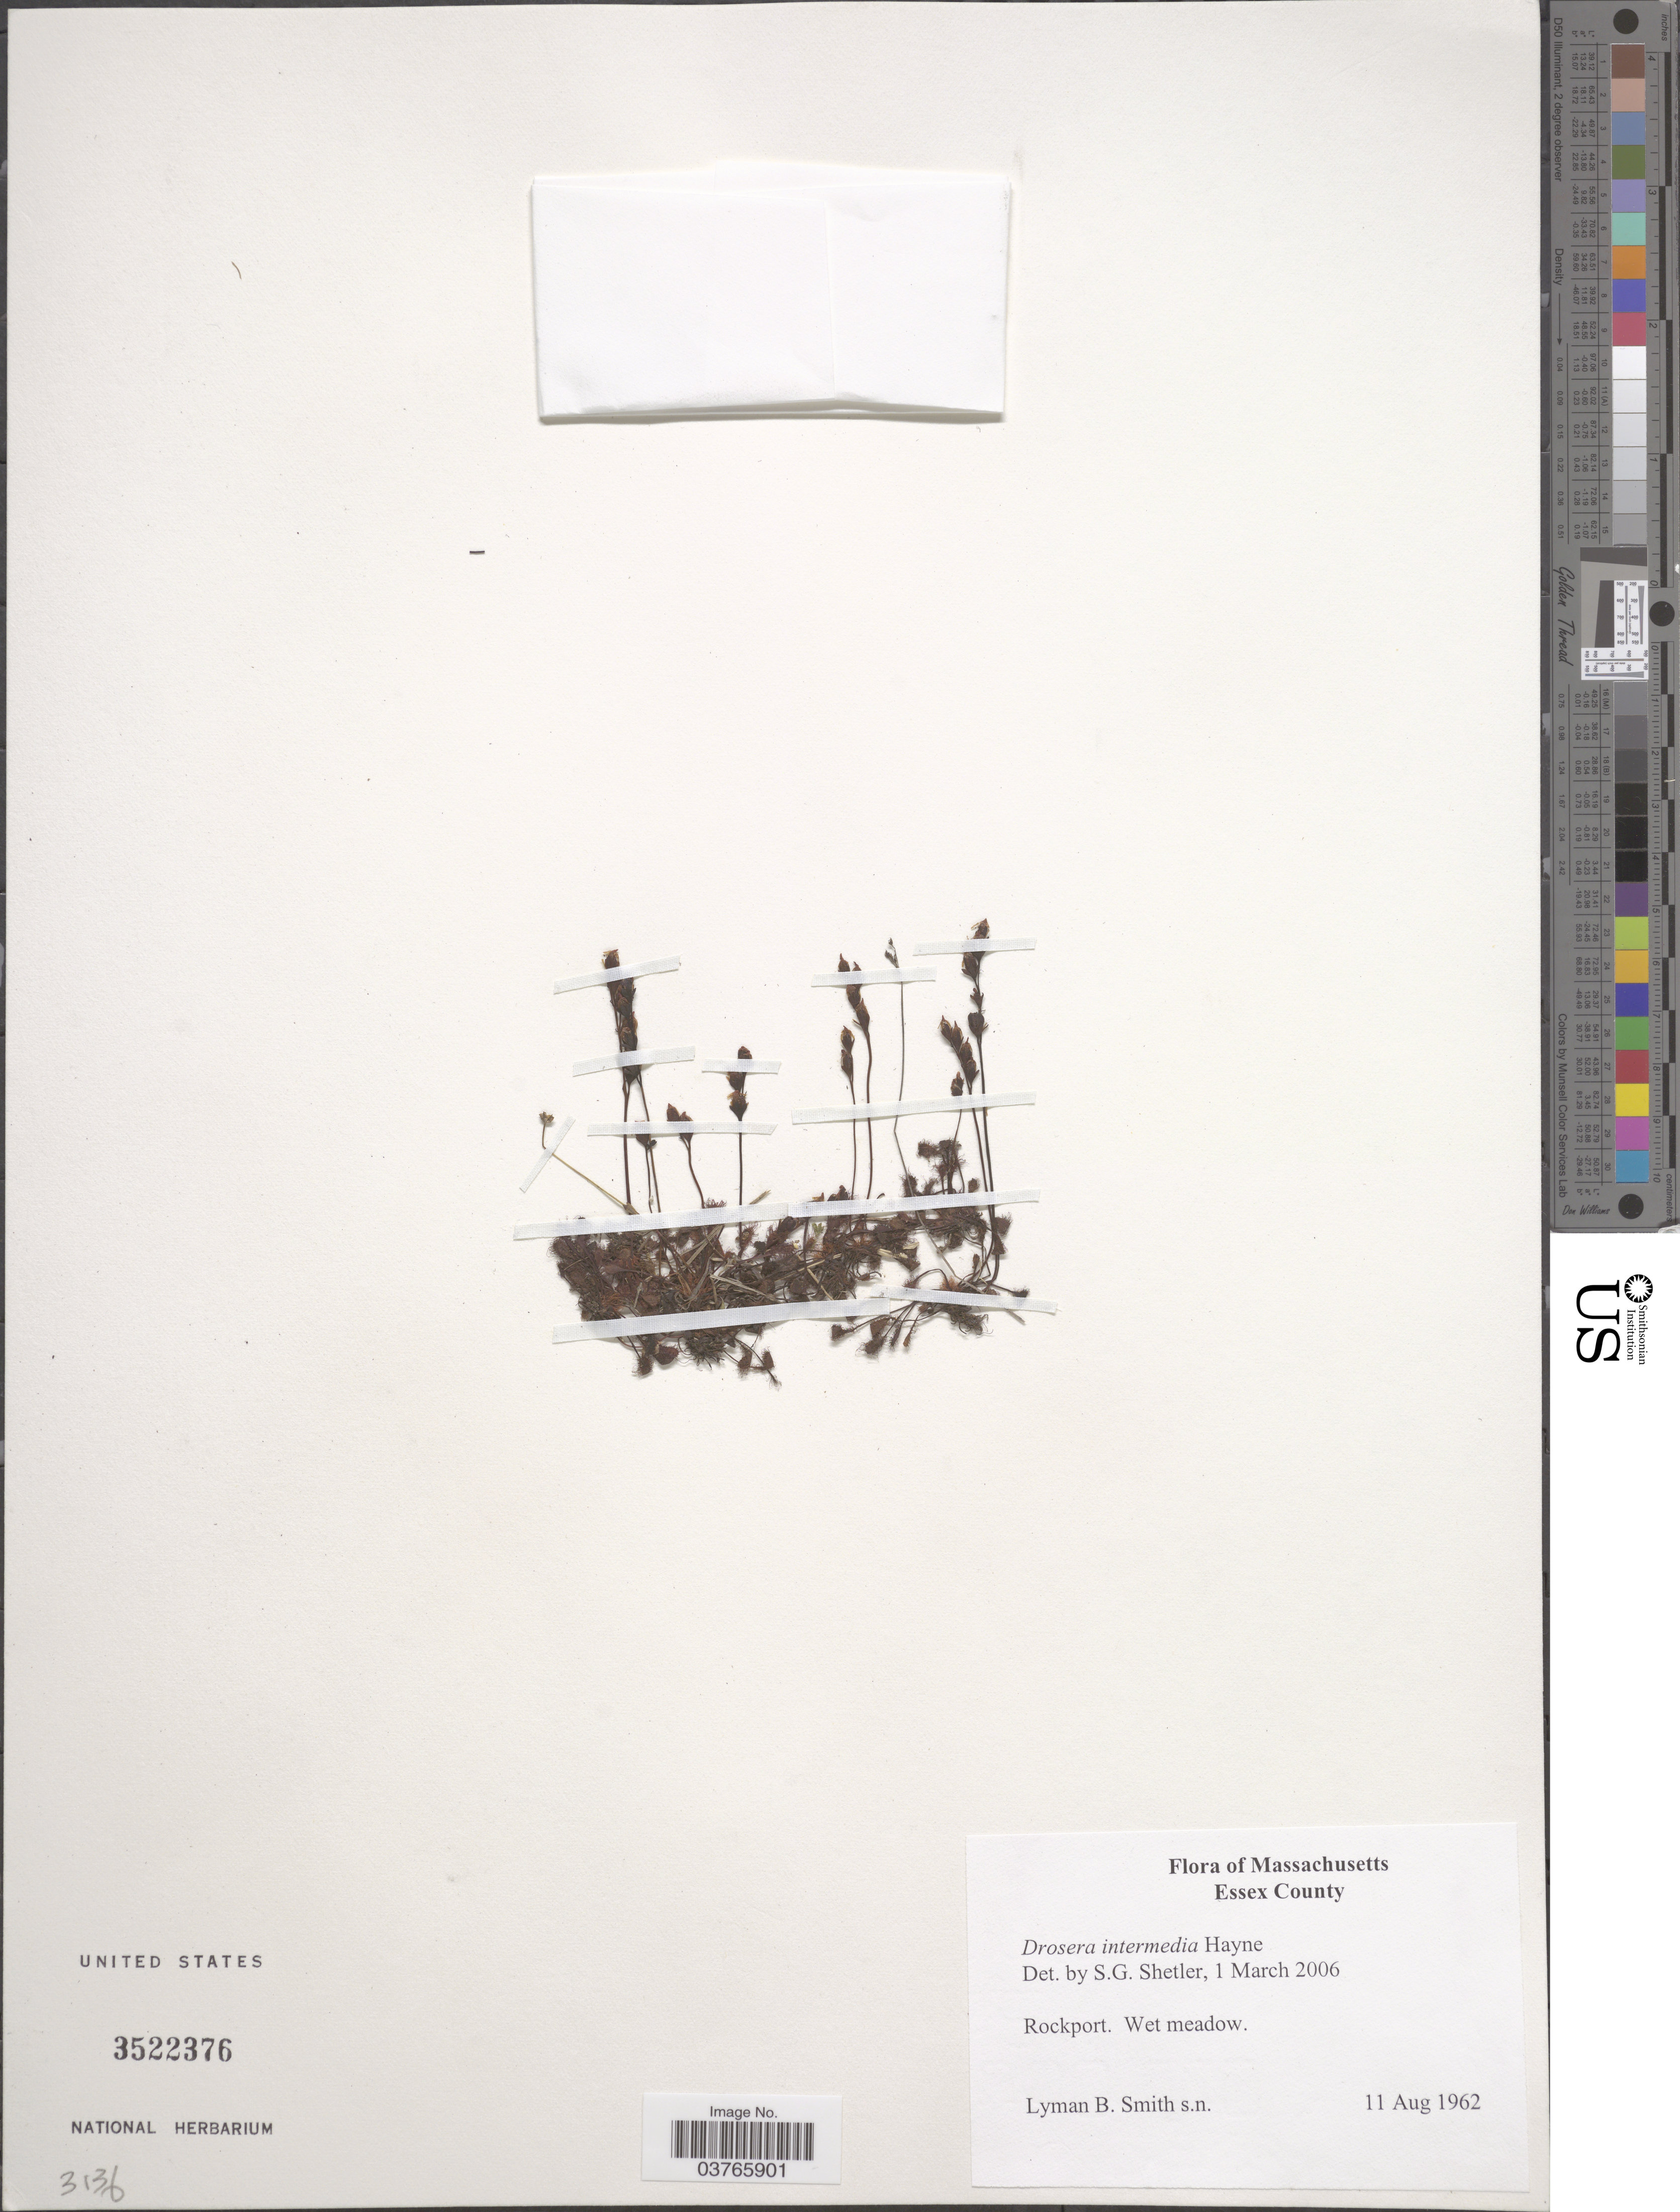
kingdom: Plantae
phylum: Tracheophyta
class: Magnoliopsida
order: Caryophyllales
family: Droseraceae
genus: Drosera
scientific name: Drosera intermedia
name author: Hayne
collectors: L. Smith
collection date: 1962-08-11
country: United States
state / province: Massachusetts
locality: Essex County. Rockport.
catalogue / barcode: US 3522376